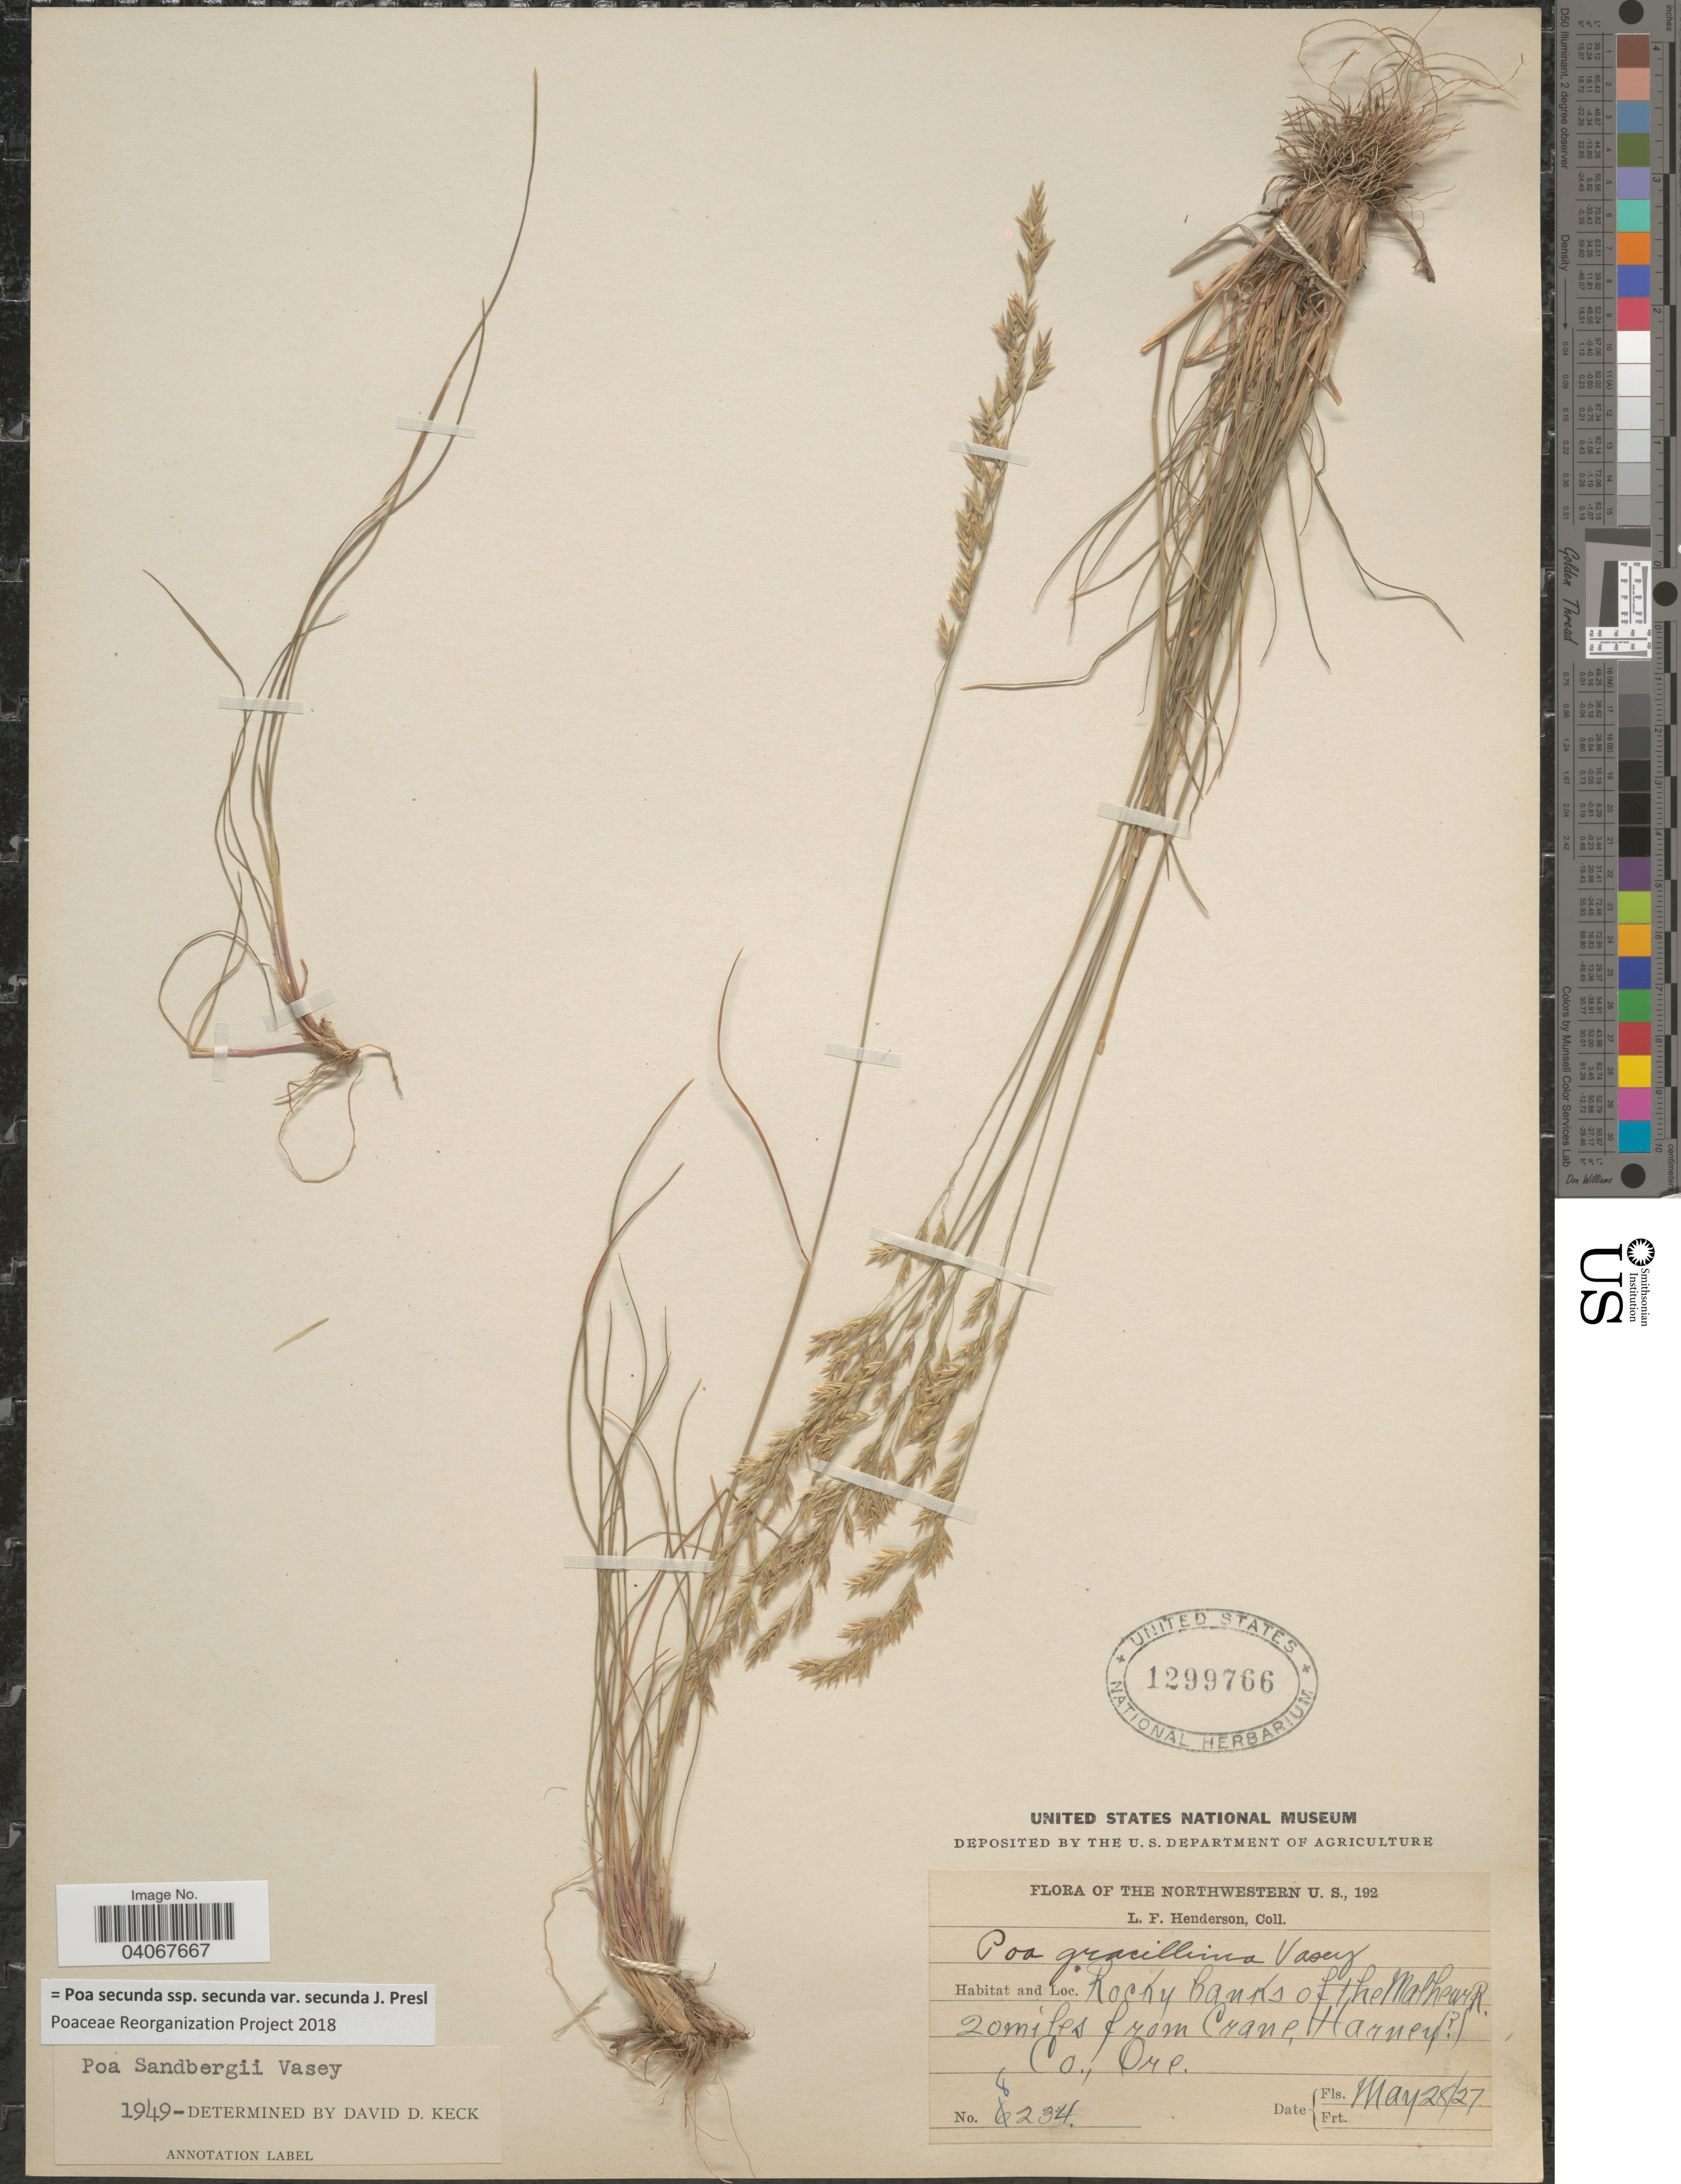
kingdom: Plantae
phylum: Tracheophyta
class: Liliopsida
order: Poales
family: Poaceae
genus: Poa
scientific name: Poa secunda subsp. secunda var. secunda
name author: J. Presl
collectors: L. Henderson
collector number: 8234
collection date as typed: Transcribed d/m/y: 28/5/27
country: United States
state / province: Oregon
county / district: Harney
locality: Rocky banks of the Malheur R. 20 miles from Crane, Harney Co.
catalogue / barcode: US 1299766